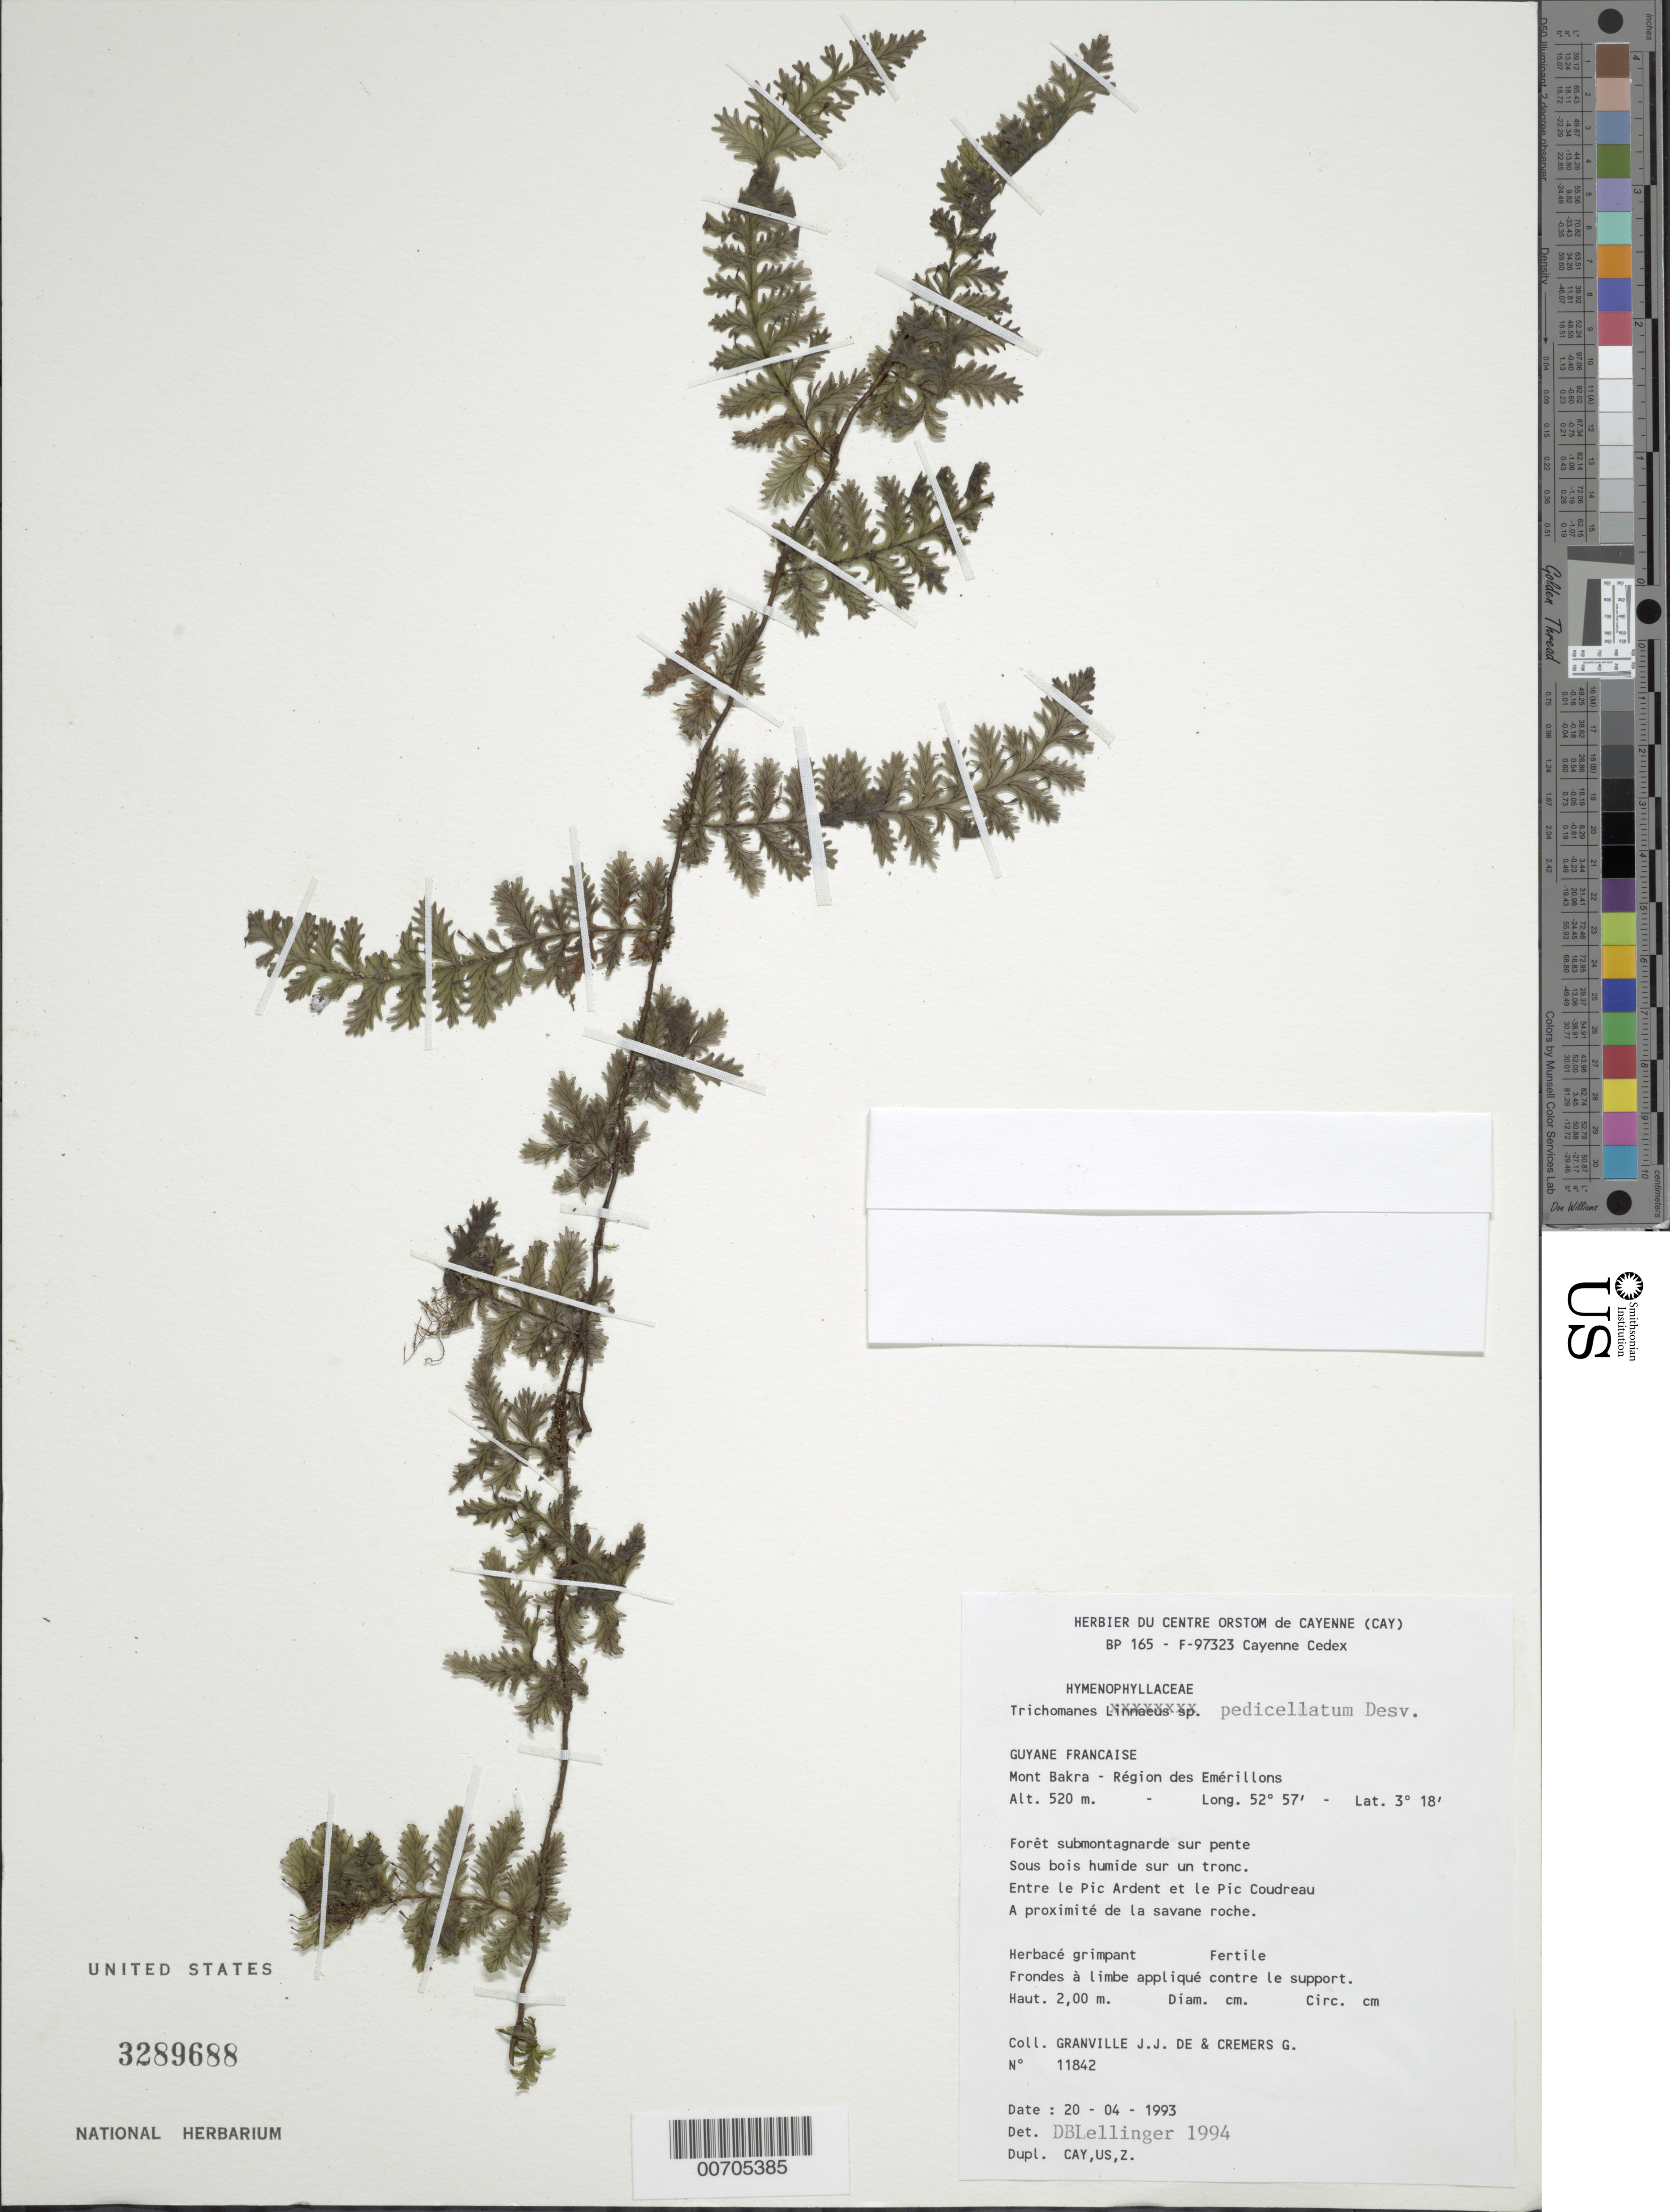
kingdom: Plantae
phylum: Tracheophyta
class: Polypodiopsida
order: Hymenophyllales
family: Hymenophyllaceae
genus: Trichomanes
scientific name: Trichomanes pedicellatum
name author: Desv.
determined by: Lellinger, David B., (BOT), Smithsonian Institution - National Museum of Natural History (UNITED STATES)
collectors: J.-J. de Granville & G. Cremers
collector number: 11842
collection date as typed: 20-Apr-93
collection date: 1993-04-20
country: French Guiana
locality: Mont Bakra, région des Emérillons. Entre le Pic Ardent et le Pic Coudreau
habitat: Forêt submontagnarde sur pente; sous bois humide sur un tronc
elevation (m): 520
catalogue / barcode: US 3289688